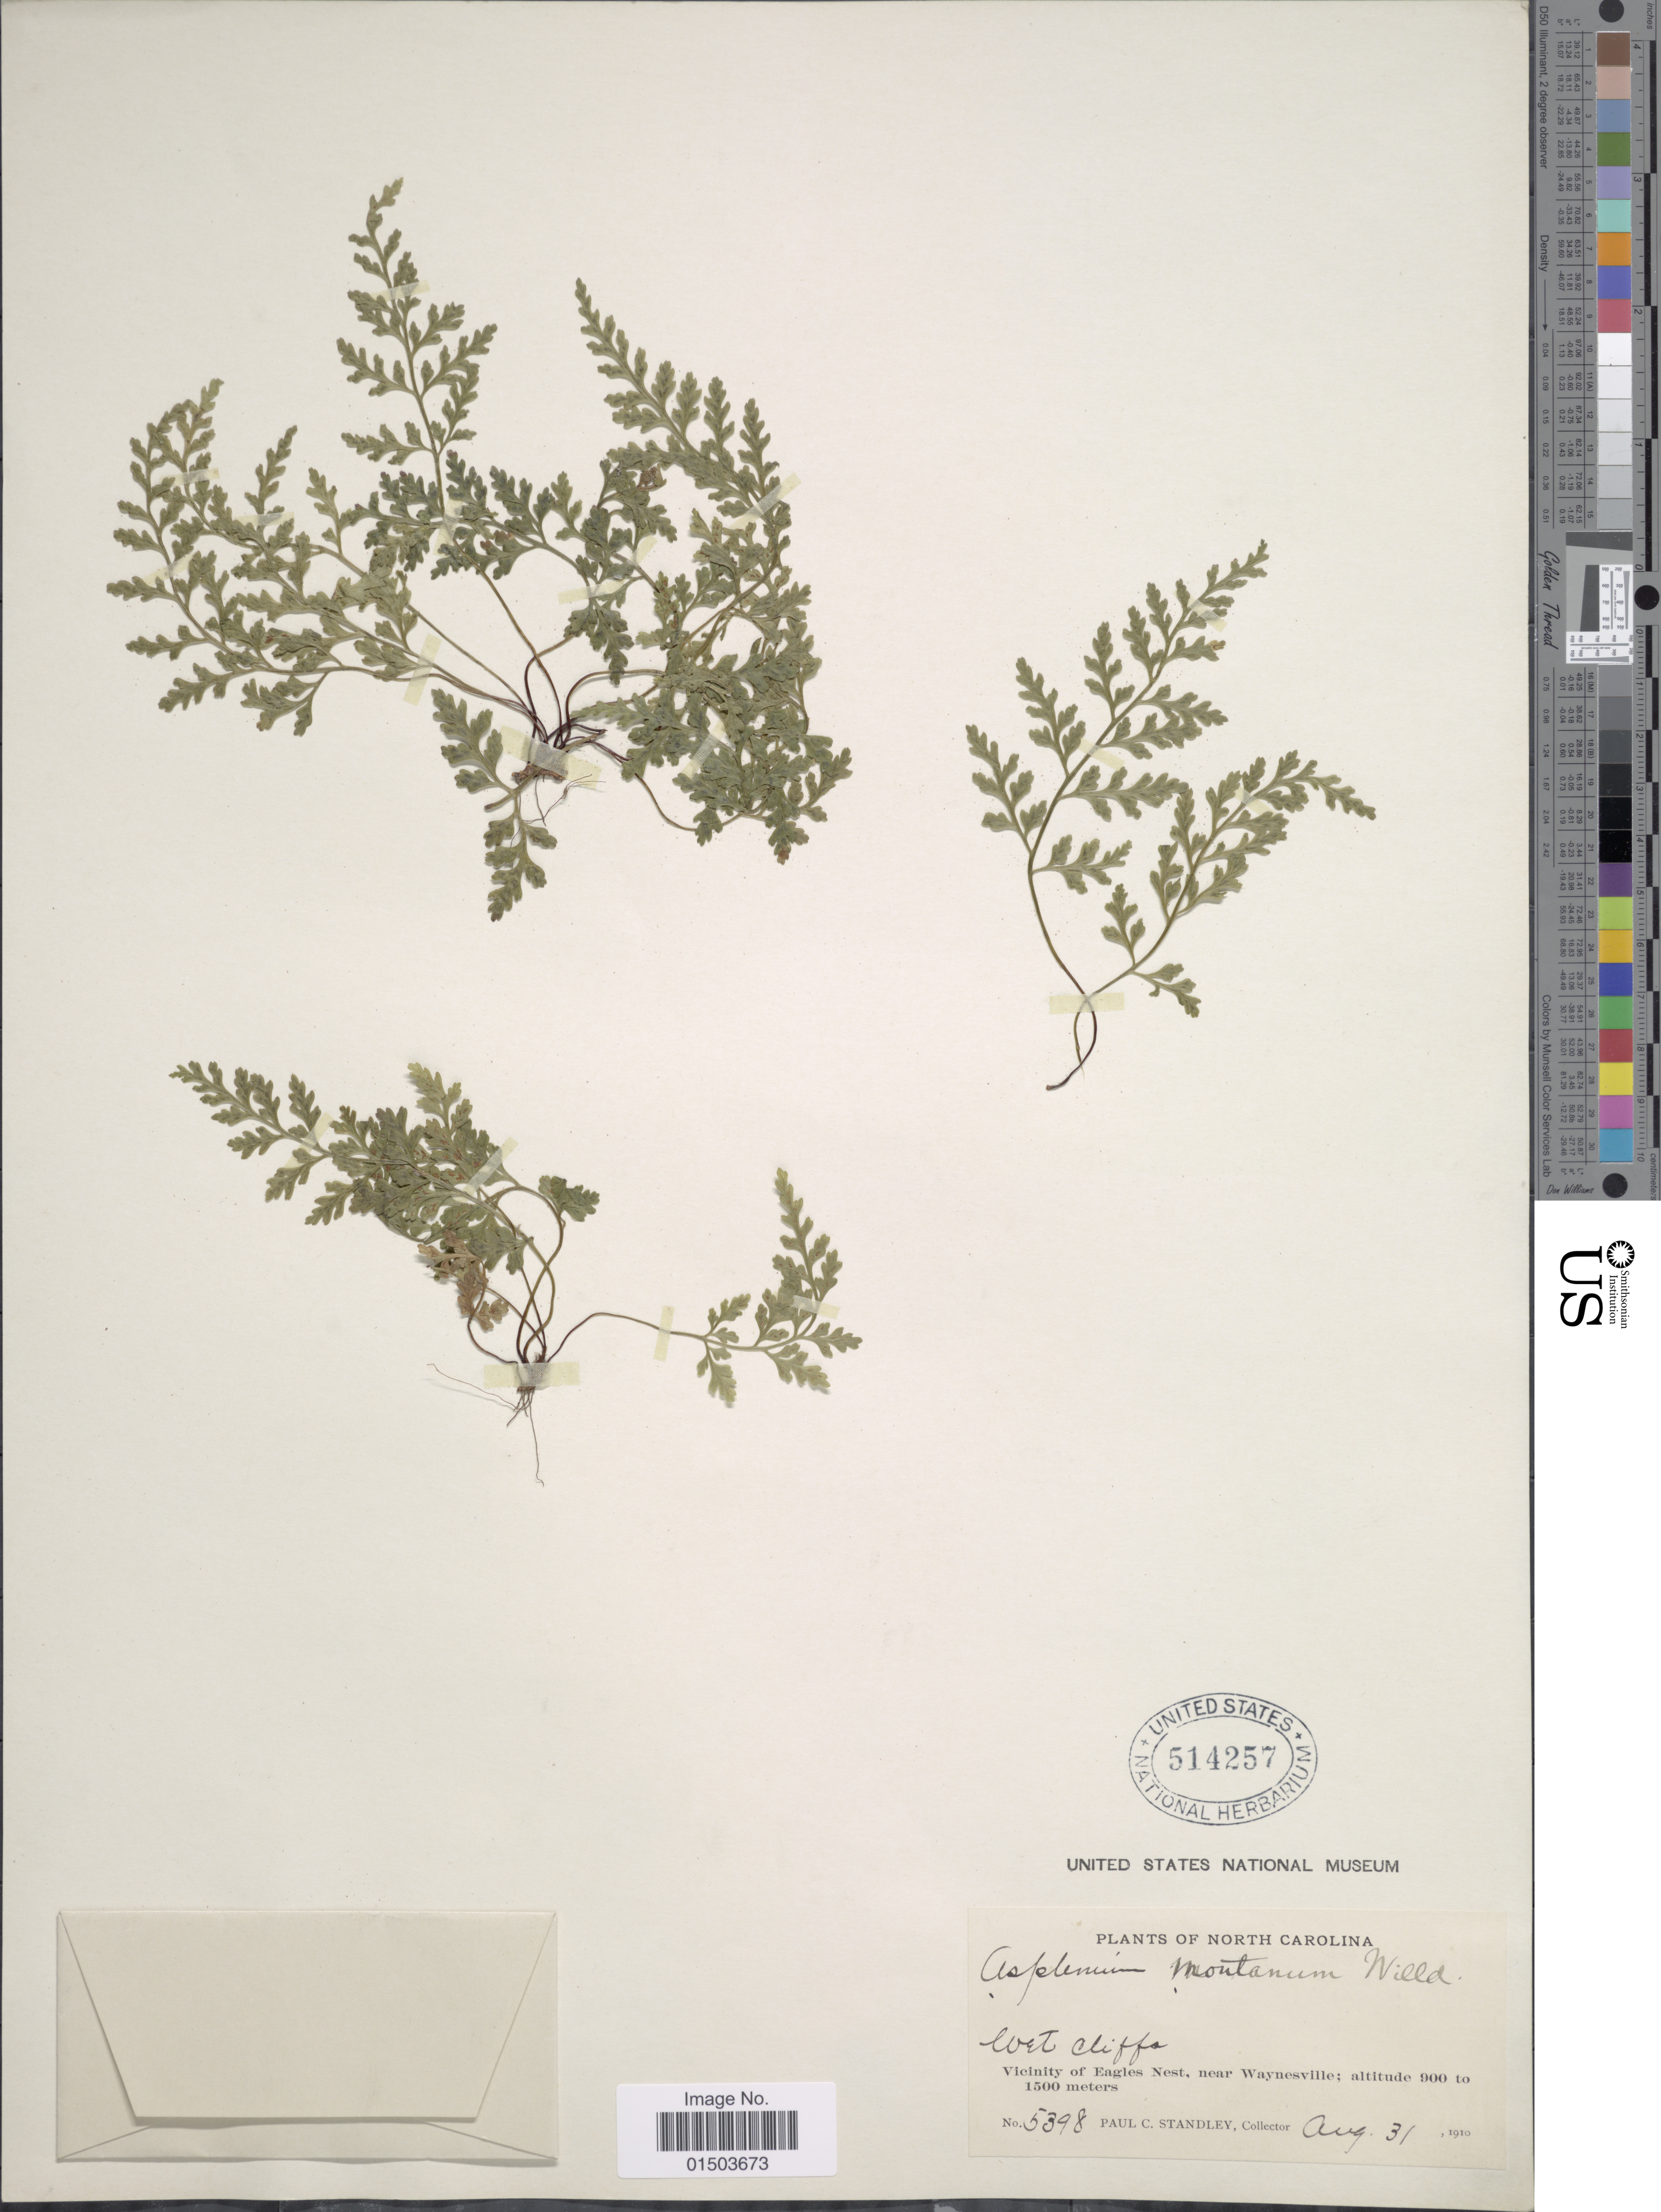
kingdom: Plantae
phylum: Tracheophyta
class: Polypodiopsida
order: Polypodiales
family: Aspleniaceae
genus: Asplenium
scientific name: Asplenium montanum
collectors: P. C. Standley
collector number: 5398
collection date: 1910-08-31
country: United States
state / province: North Carolina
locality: VIcinity of Eagles Nest, near Waynesville.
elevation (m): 900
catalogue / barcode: US 514257